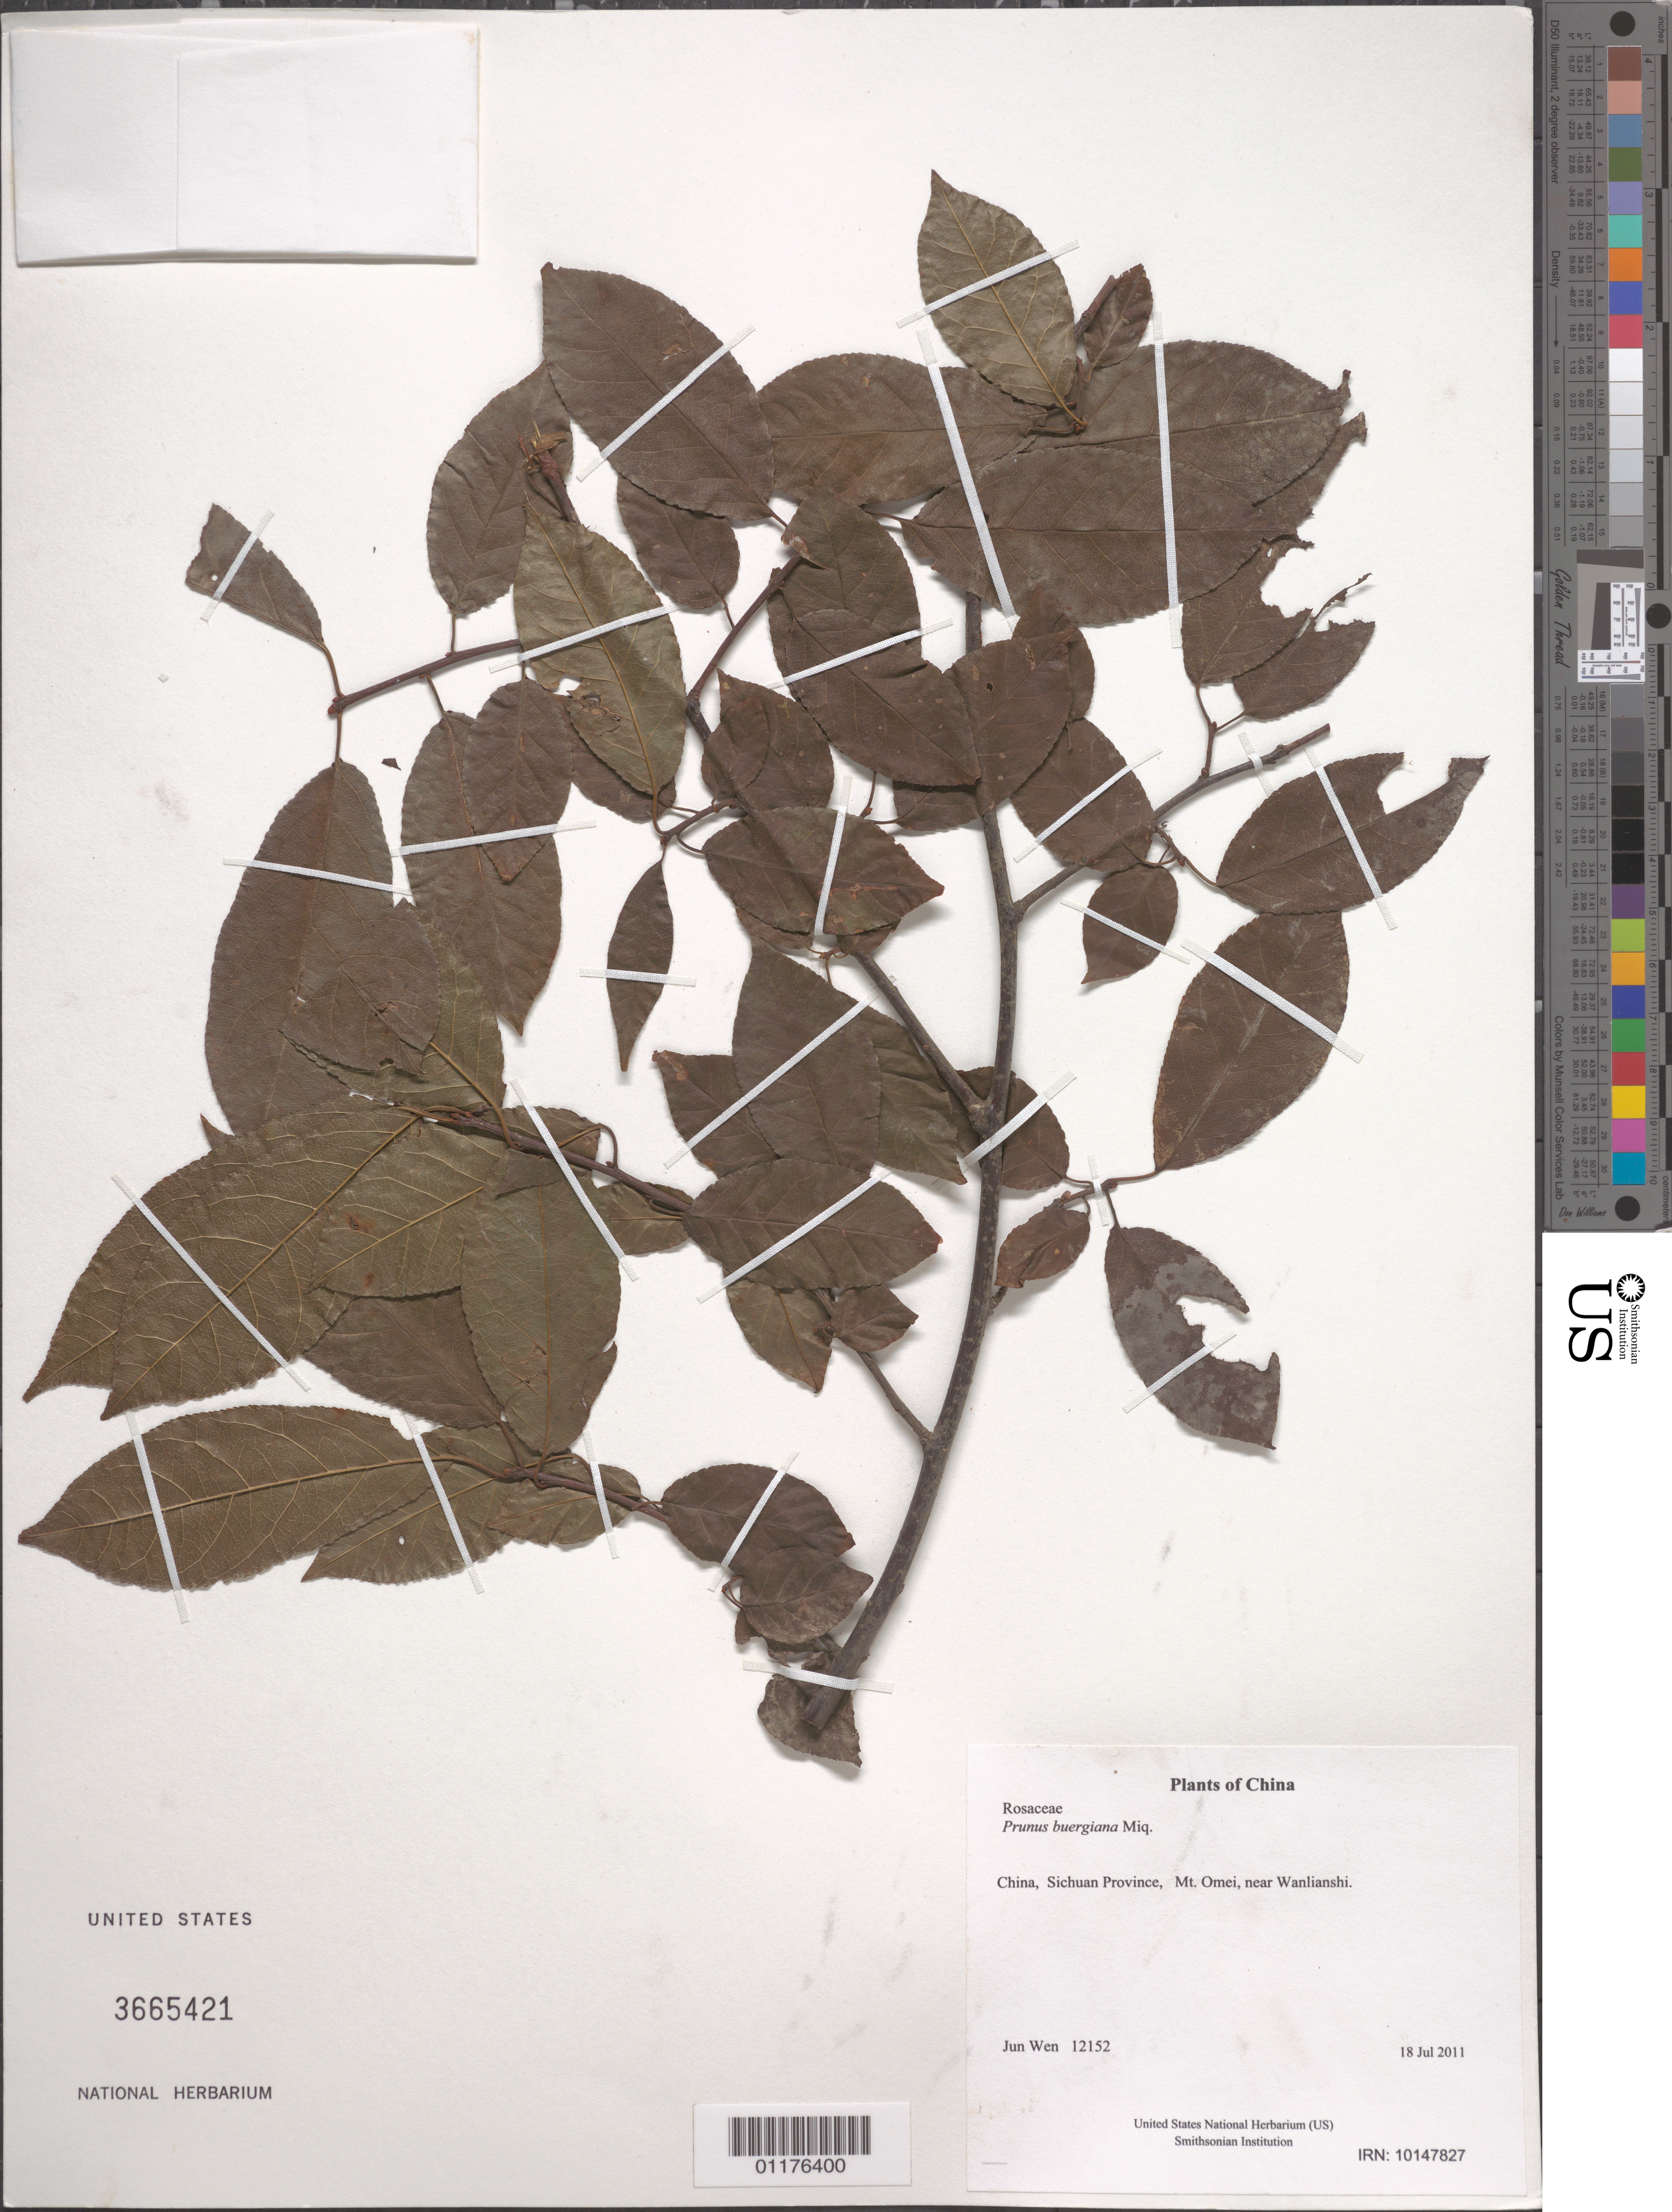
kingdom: Plantae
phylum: Tracheophyta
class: Magnoliopsida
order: Rosales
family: Rosaceae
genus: Prunus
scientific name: Prunus buergeriana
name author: Miq.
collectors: J. Wen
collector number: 12152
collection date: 2011-07-18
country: China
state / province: Sichuan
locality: Mt. Omei, near Wanlianshi.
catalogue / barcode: US 3665421